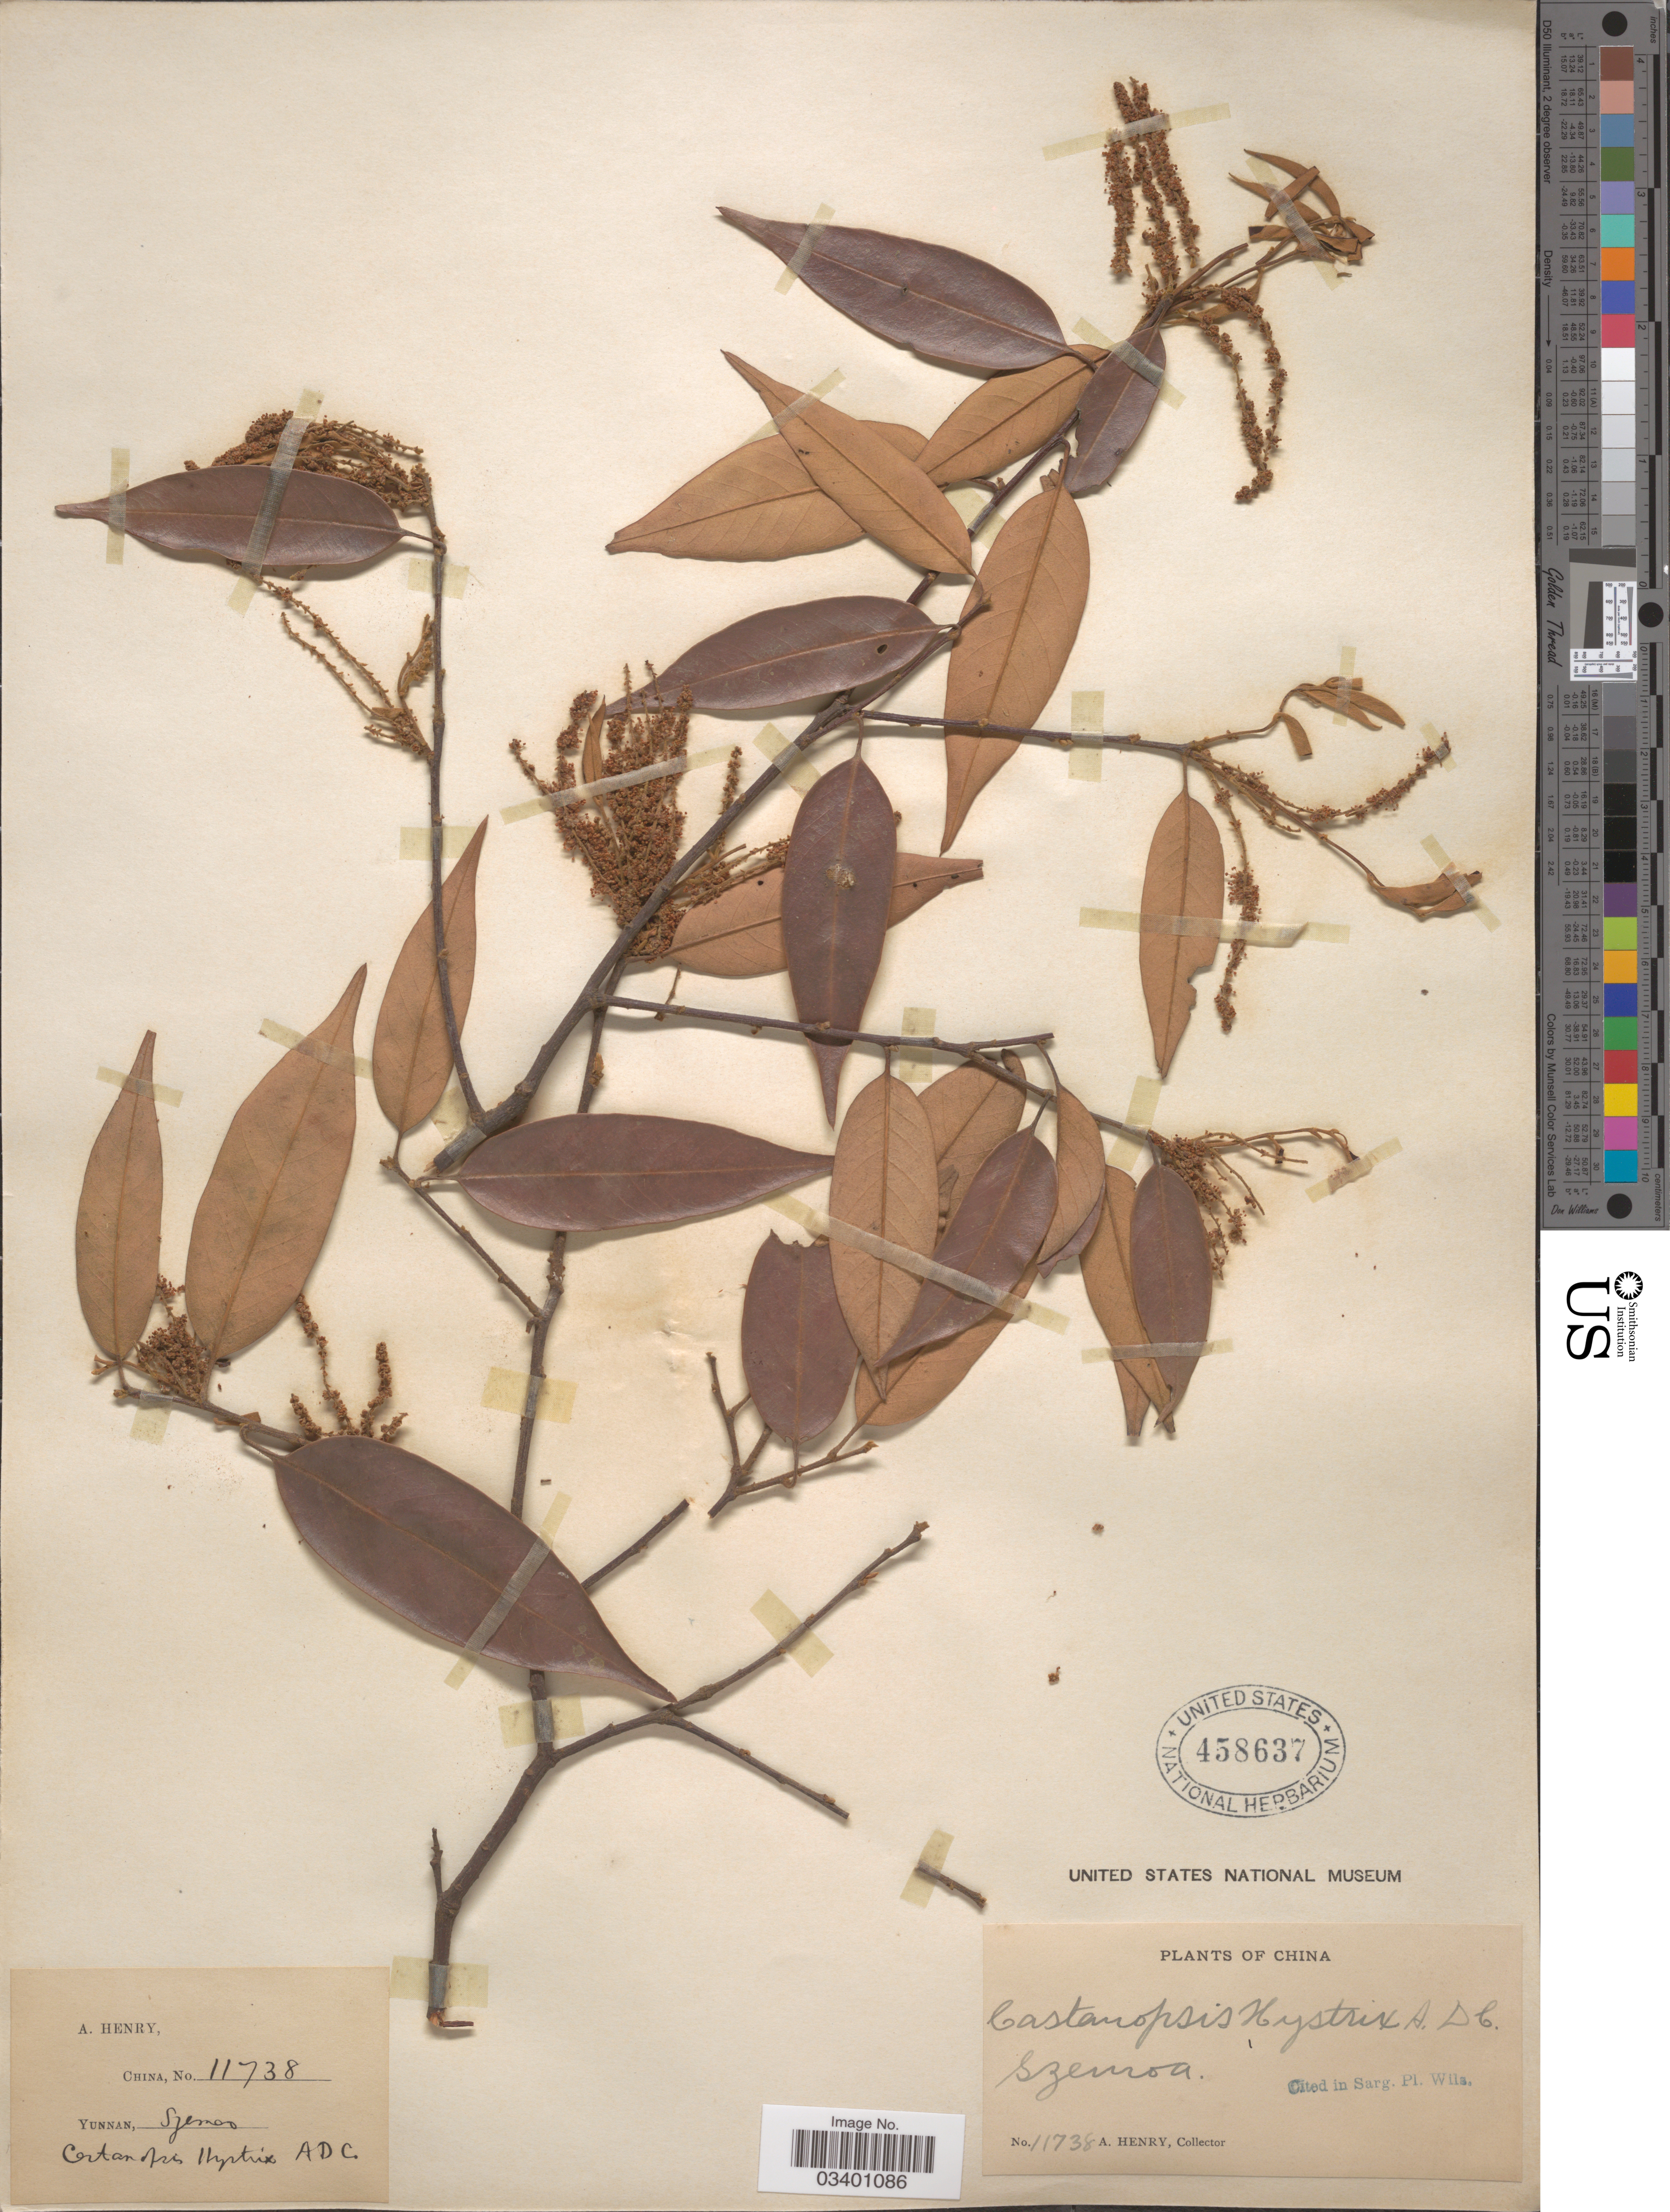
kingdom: Plantae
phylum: Tracheophyta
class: Magnoliopsida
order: Fagales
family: Fagaceae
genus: Castanopsis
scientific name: Castanopsis hystrix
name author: Hook. f. & Thomson ex A. DC.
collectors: A. Henry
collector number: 11738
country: China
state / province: Yunnan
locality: Szemao.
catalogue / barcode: US 458637